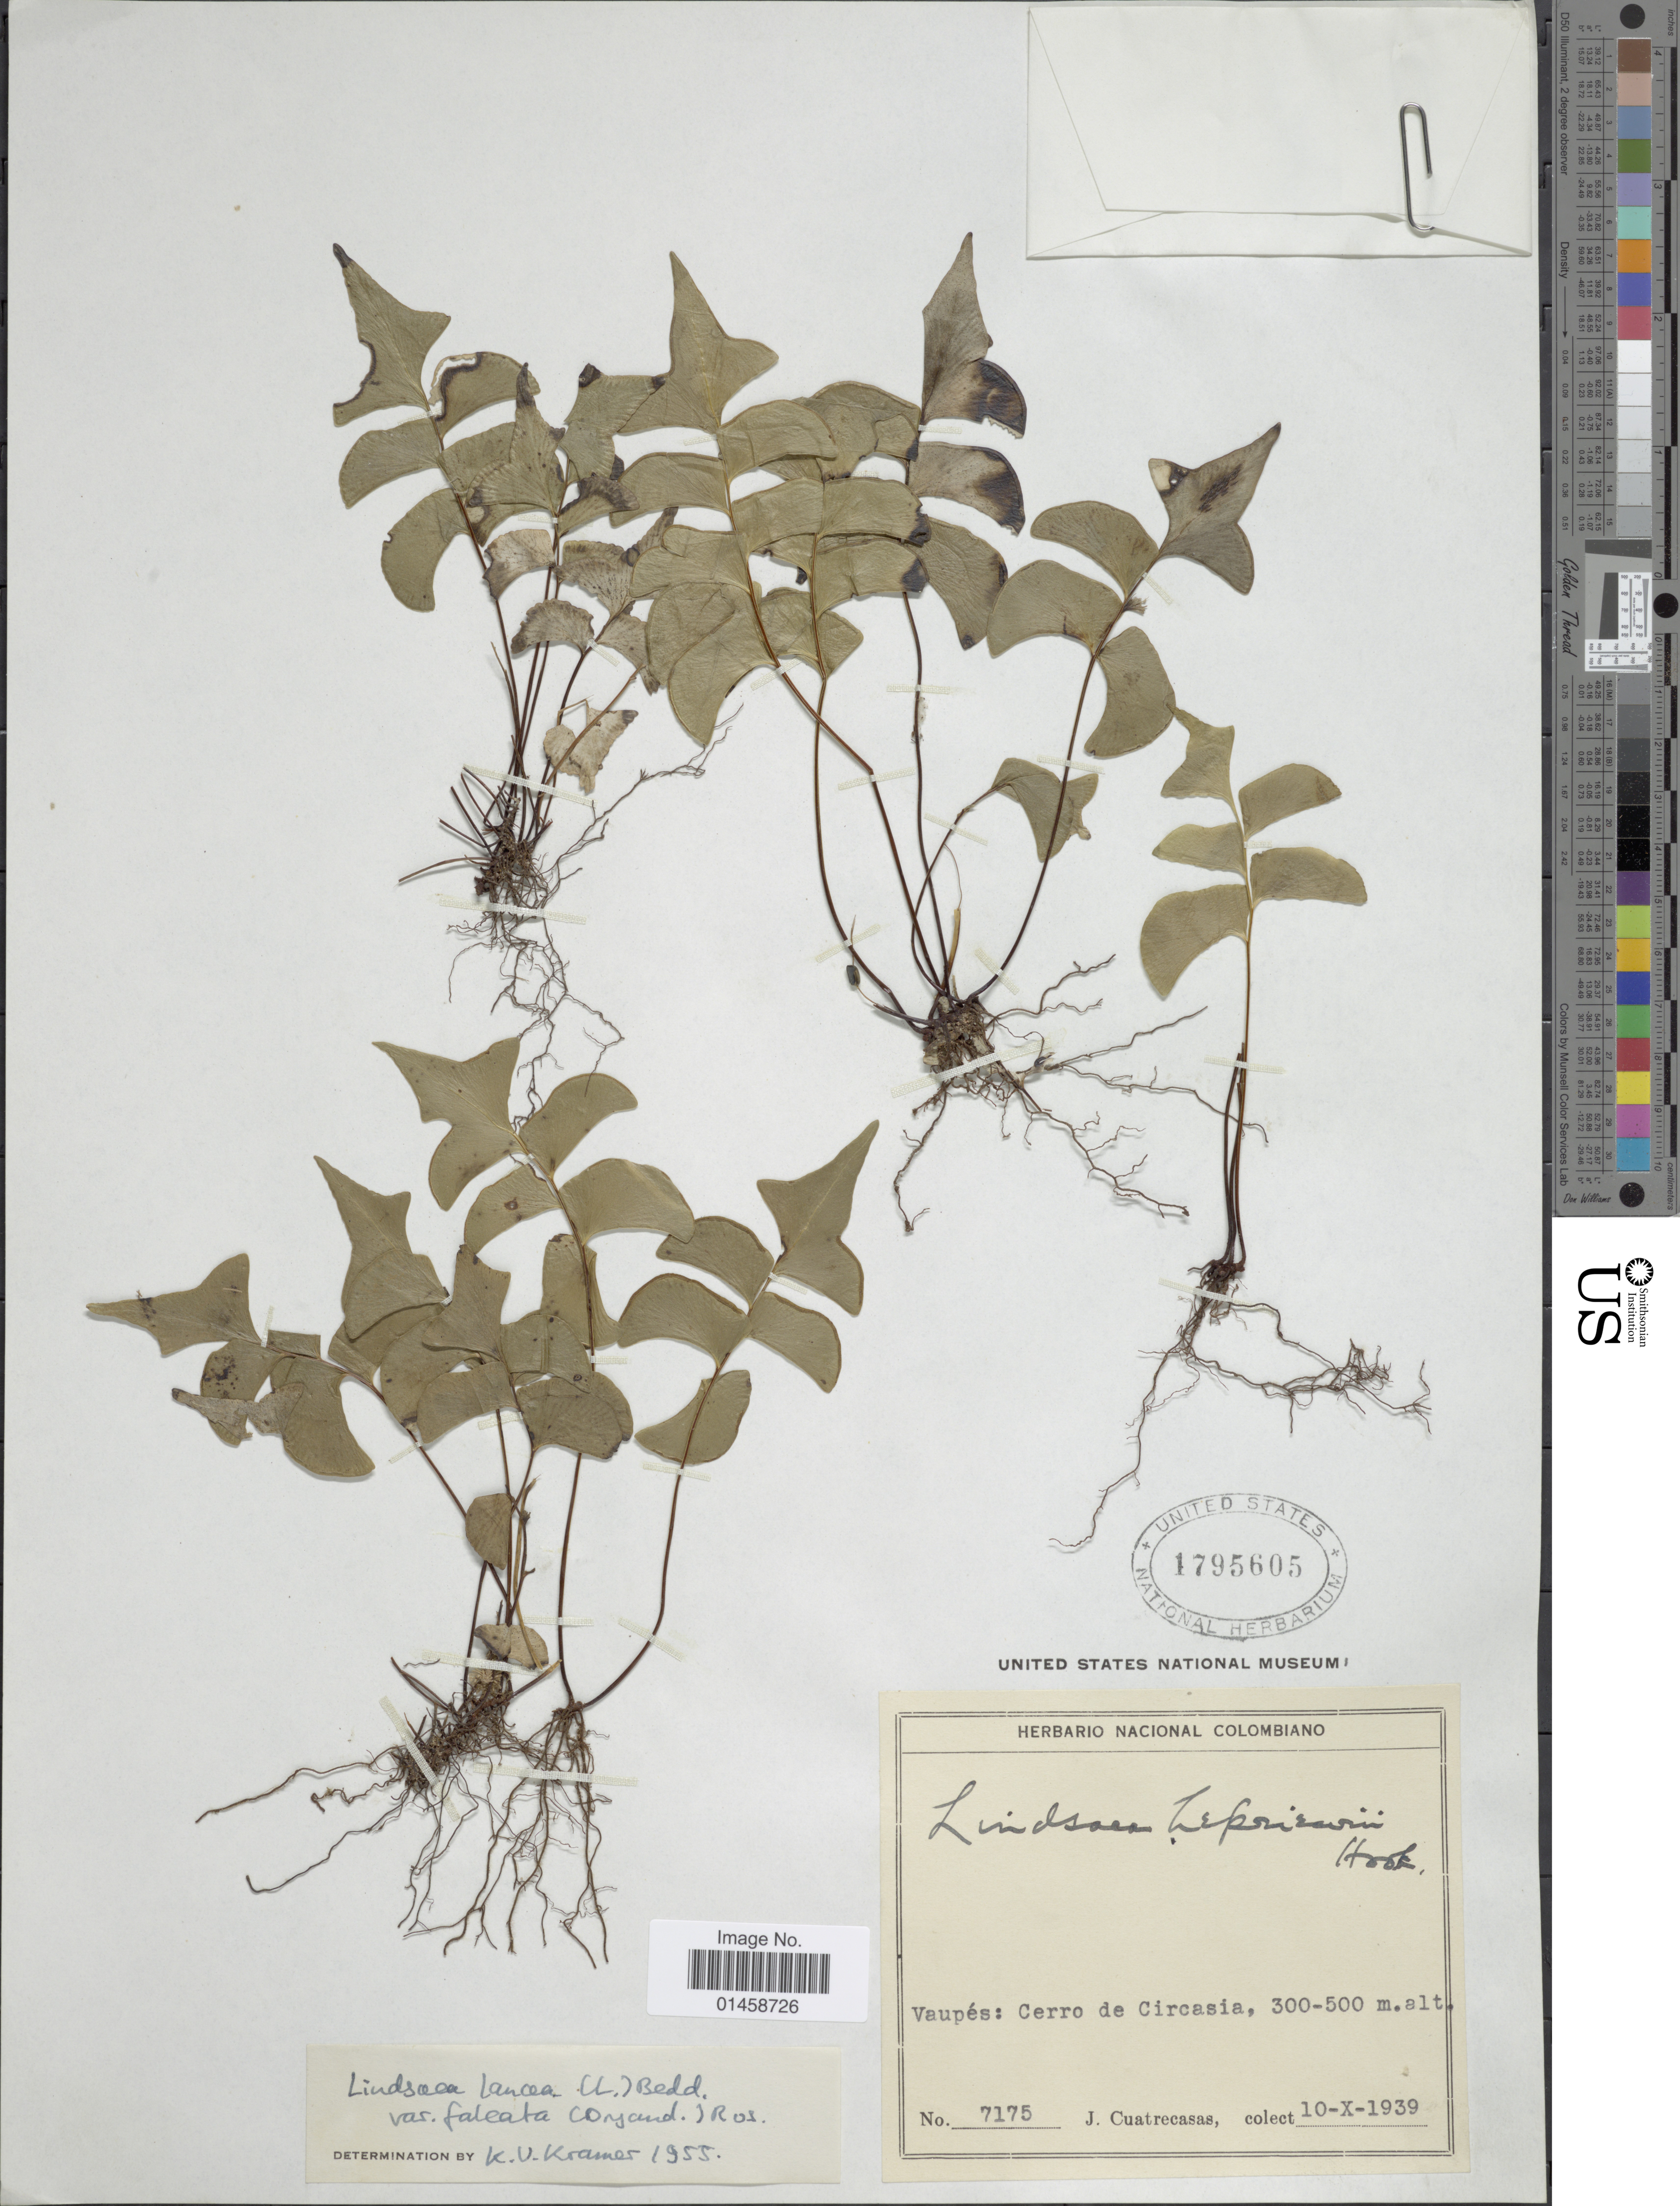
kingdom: Plantae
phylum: Tracheophyta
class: Polypodiopsida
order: Polypodiales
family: Lindsaeaceae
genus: Lindsaea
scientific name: Lindsaea lancea var. falcata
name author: (Dryand.) Rosenst.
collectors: J. Cuatrecasas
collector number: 7175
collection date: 1939-10-10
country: Colombia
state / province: Vaupés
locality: Cerro de Circasia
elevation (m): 300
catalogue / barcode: US 1795605